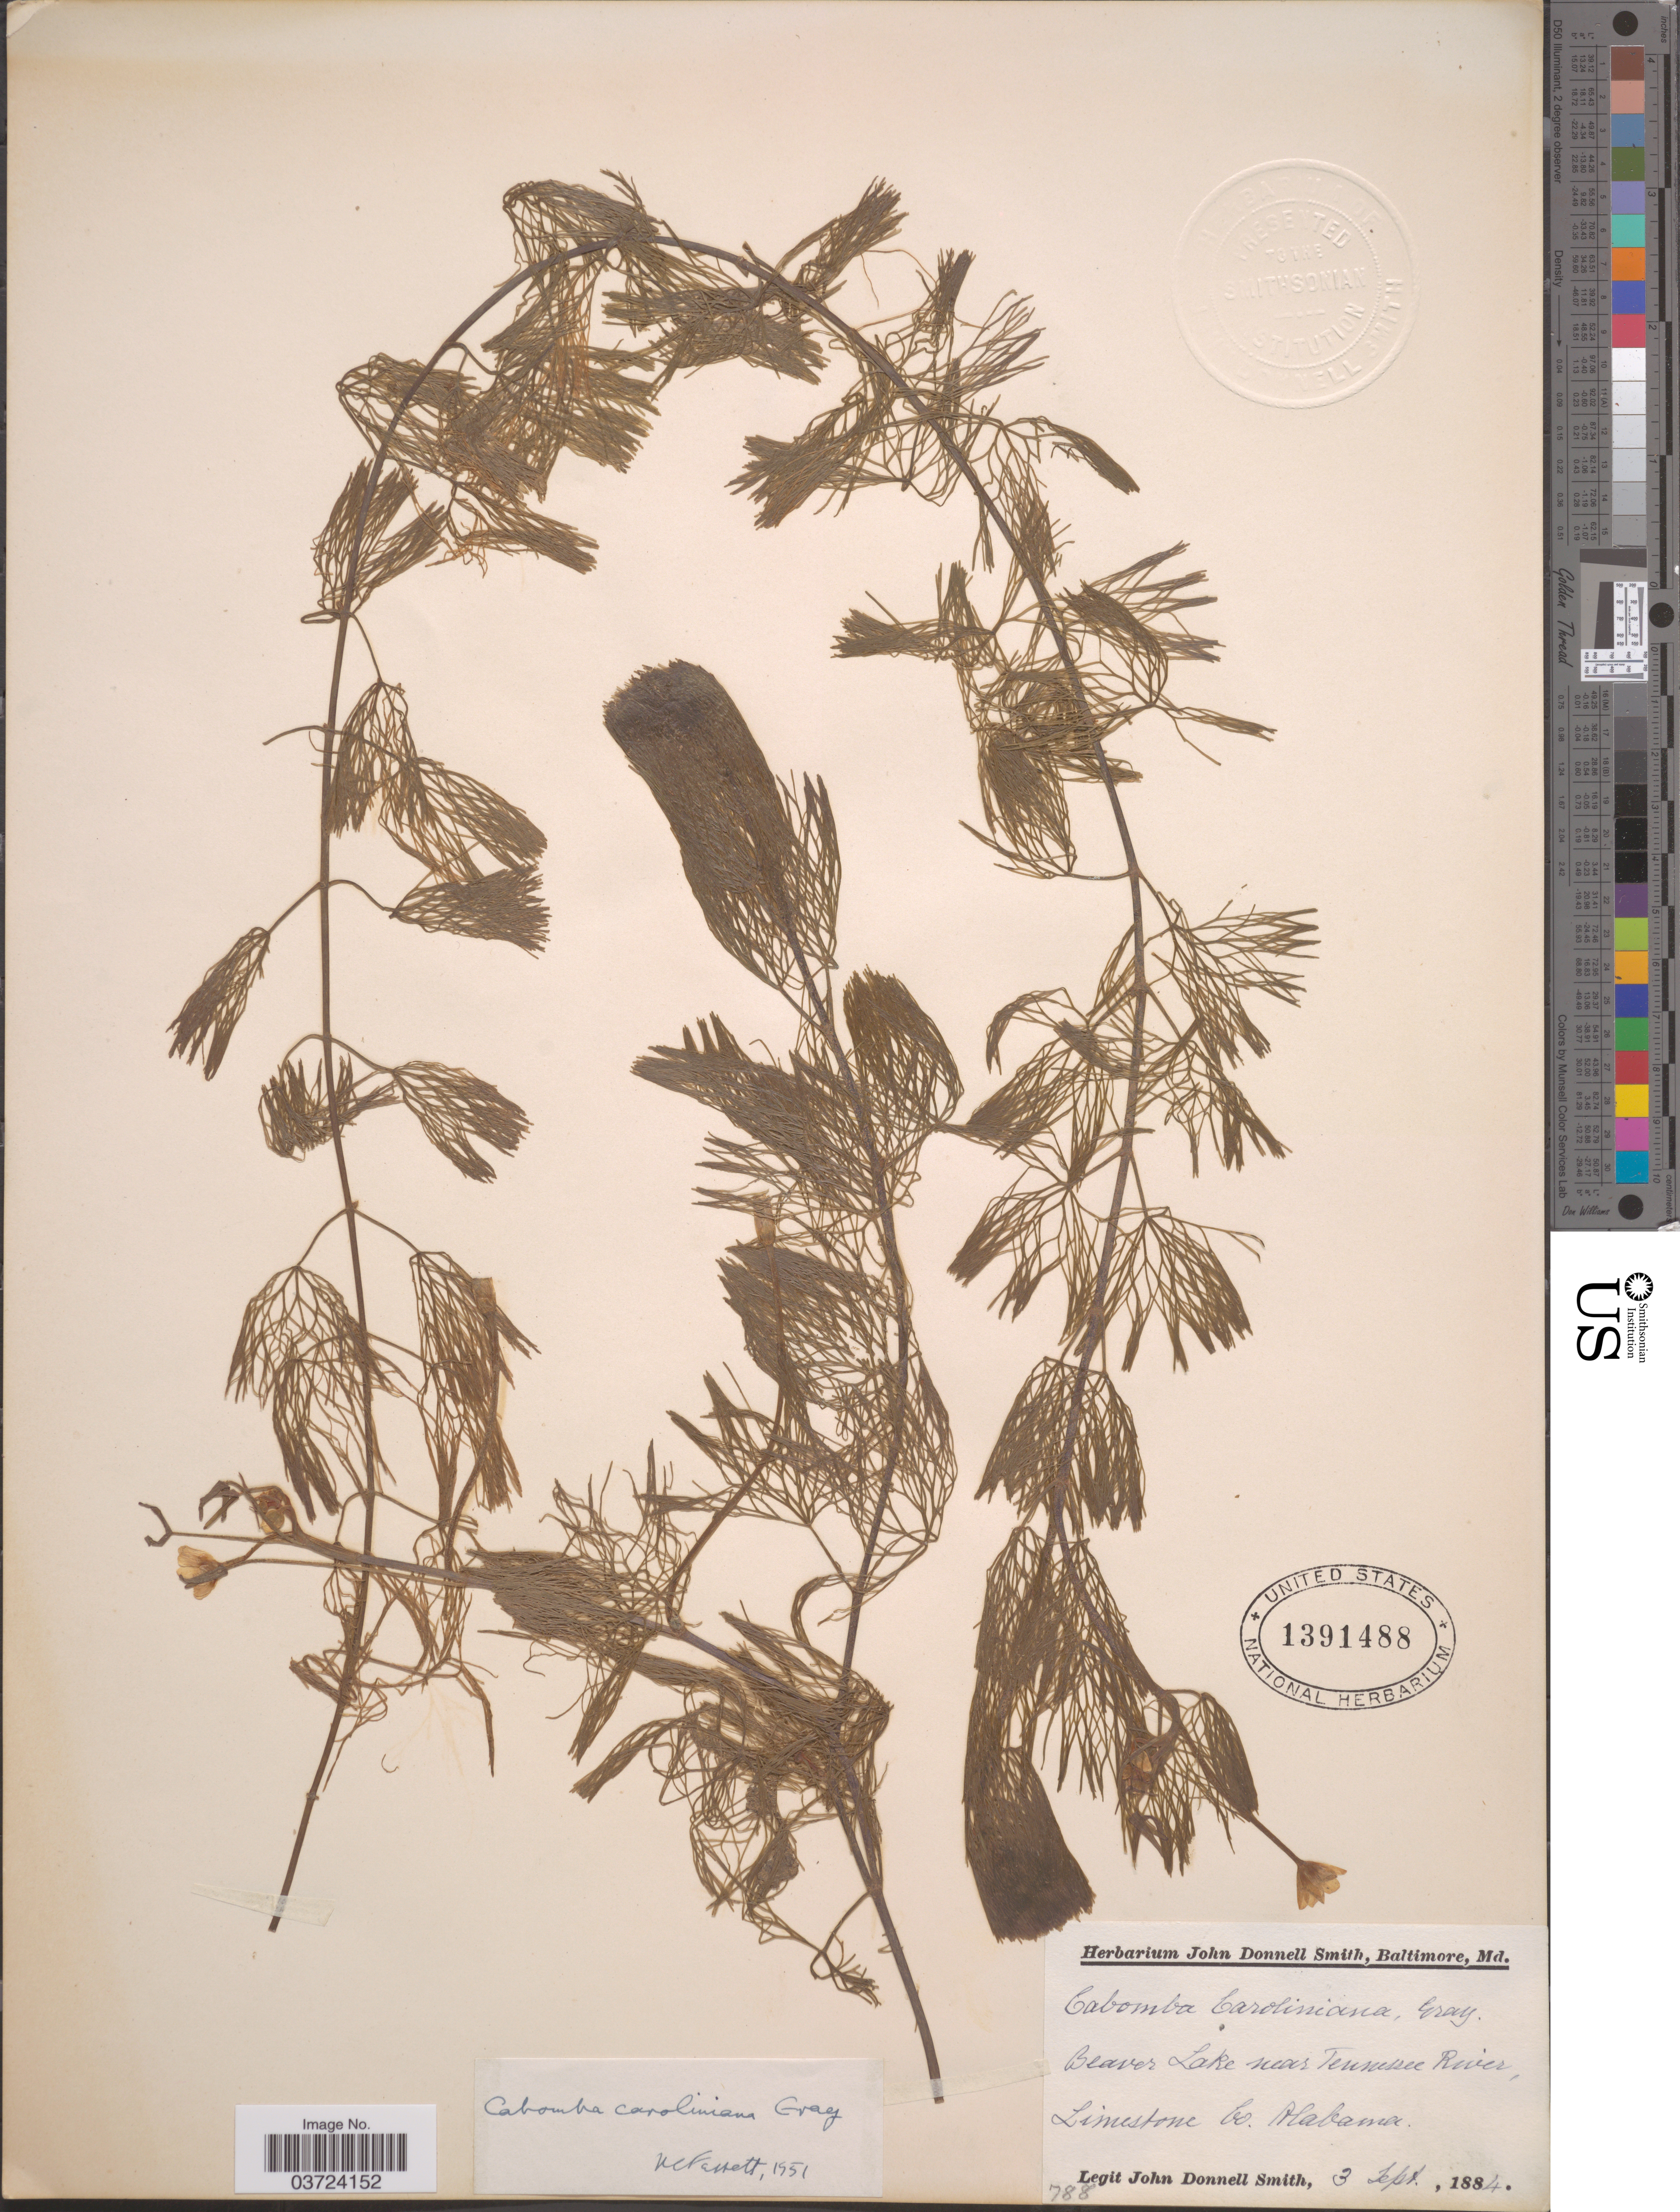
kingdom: Plantae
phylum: Tracheophyta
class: Magnoliopsida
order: Nymphaeales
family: Cabombaceae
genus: Cabomba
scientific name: Cabomba caroliniana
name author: A. Gray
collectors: J. Donnell Smith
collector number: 788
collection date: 1884-09-03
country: United States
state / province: Alabama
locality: Beaver Lake near Tennessee River, Limestone Co.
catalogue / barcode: US 1391488